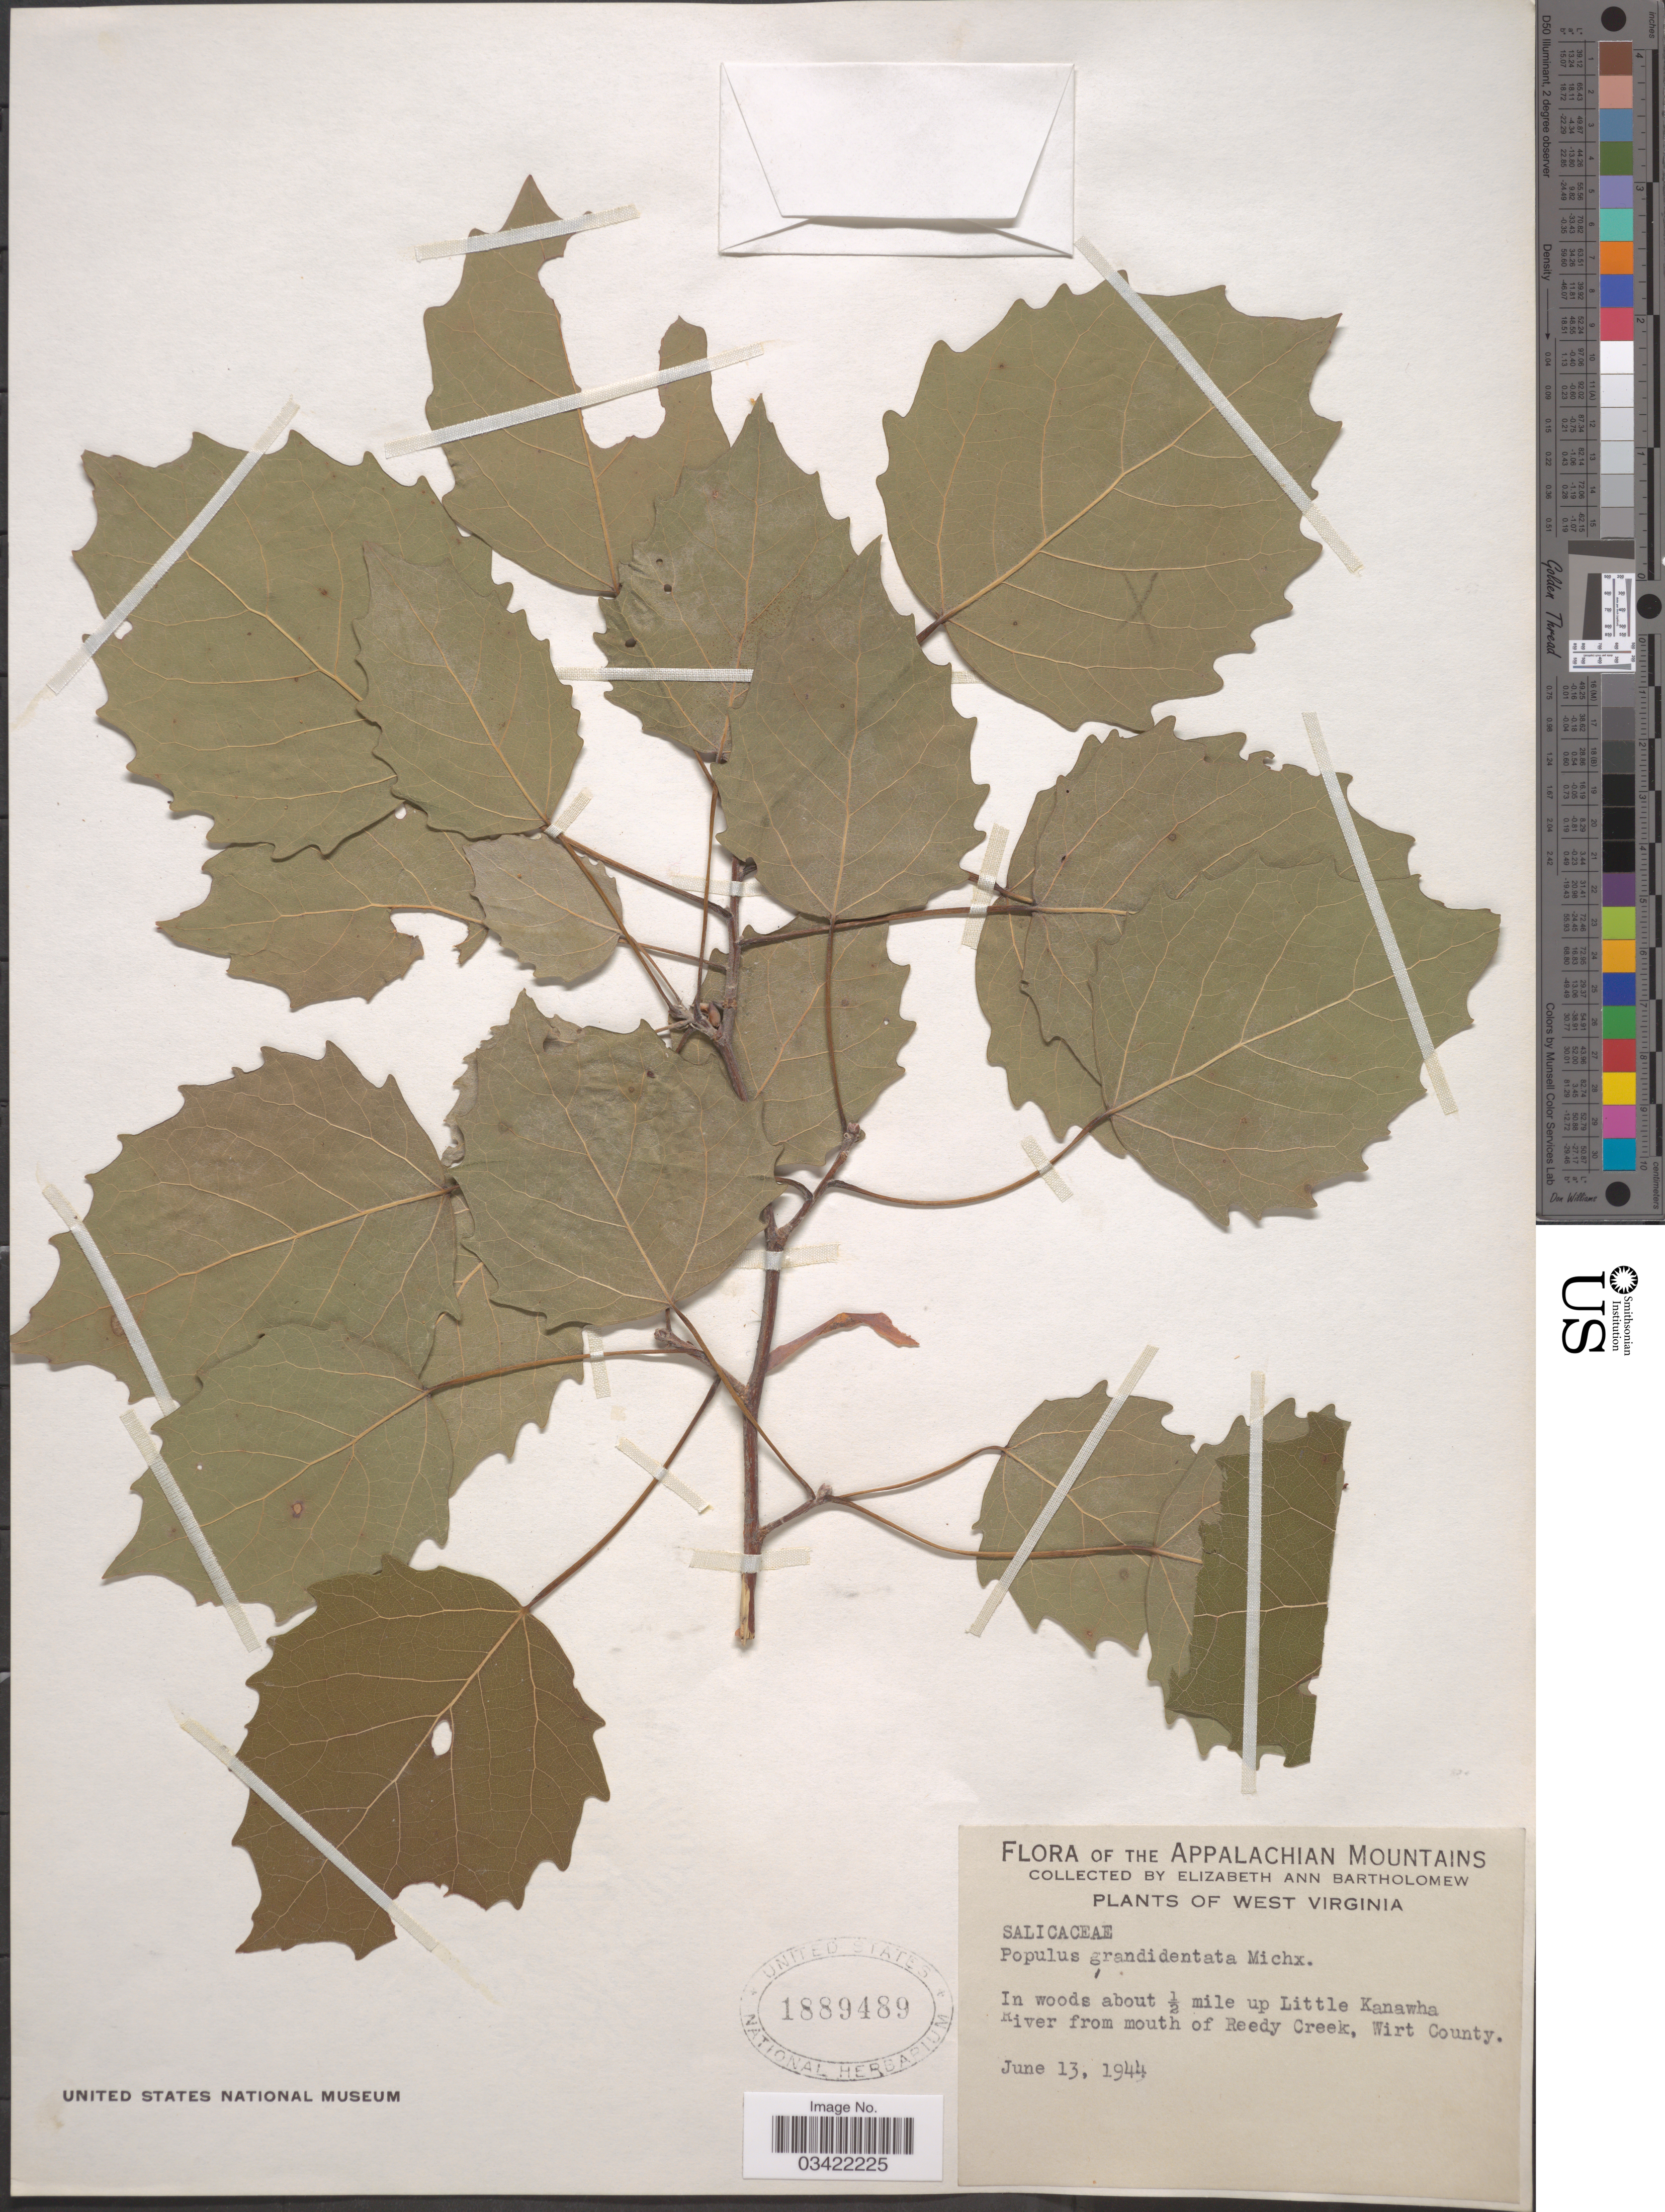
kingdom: Plantae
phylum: Tracheophyta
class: Magnoliopsida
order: Malpighiales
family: Salicaceae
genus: Populus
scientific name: Populus grandidentata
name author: Michx.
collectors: E. Bartholomew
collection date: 1944-06-13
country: United States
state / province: West Virginia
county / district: Wirt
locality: The Appalachian Mountains. In woods about ½ mile up Little Kanawha River from mouth of Reedy Creek, Wirt County.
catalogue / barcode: US 1889489